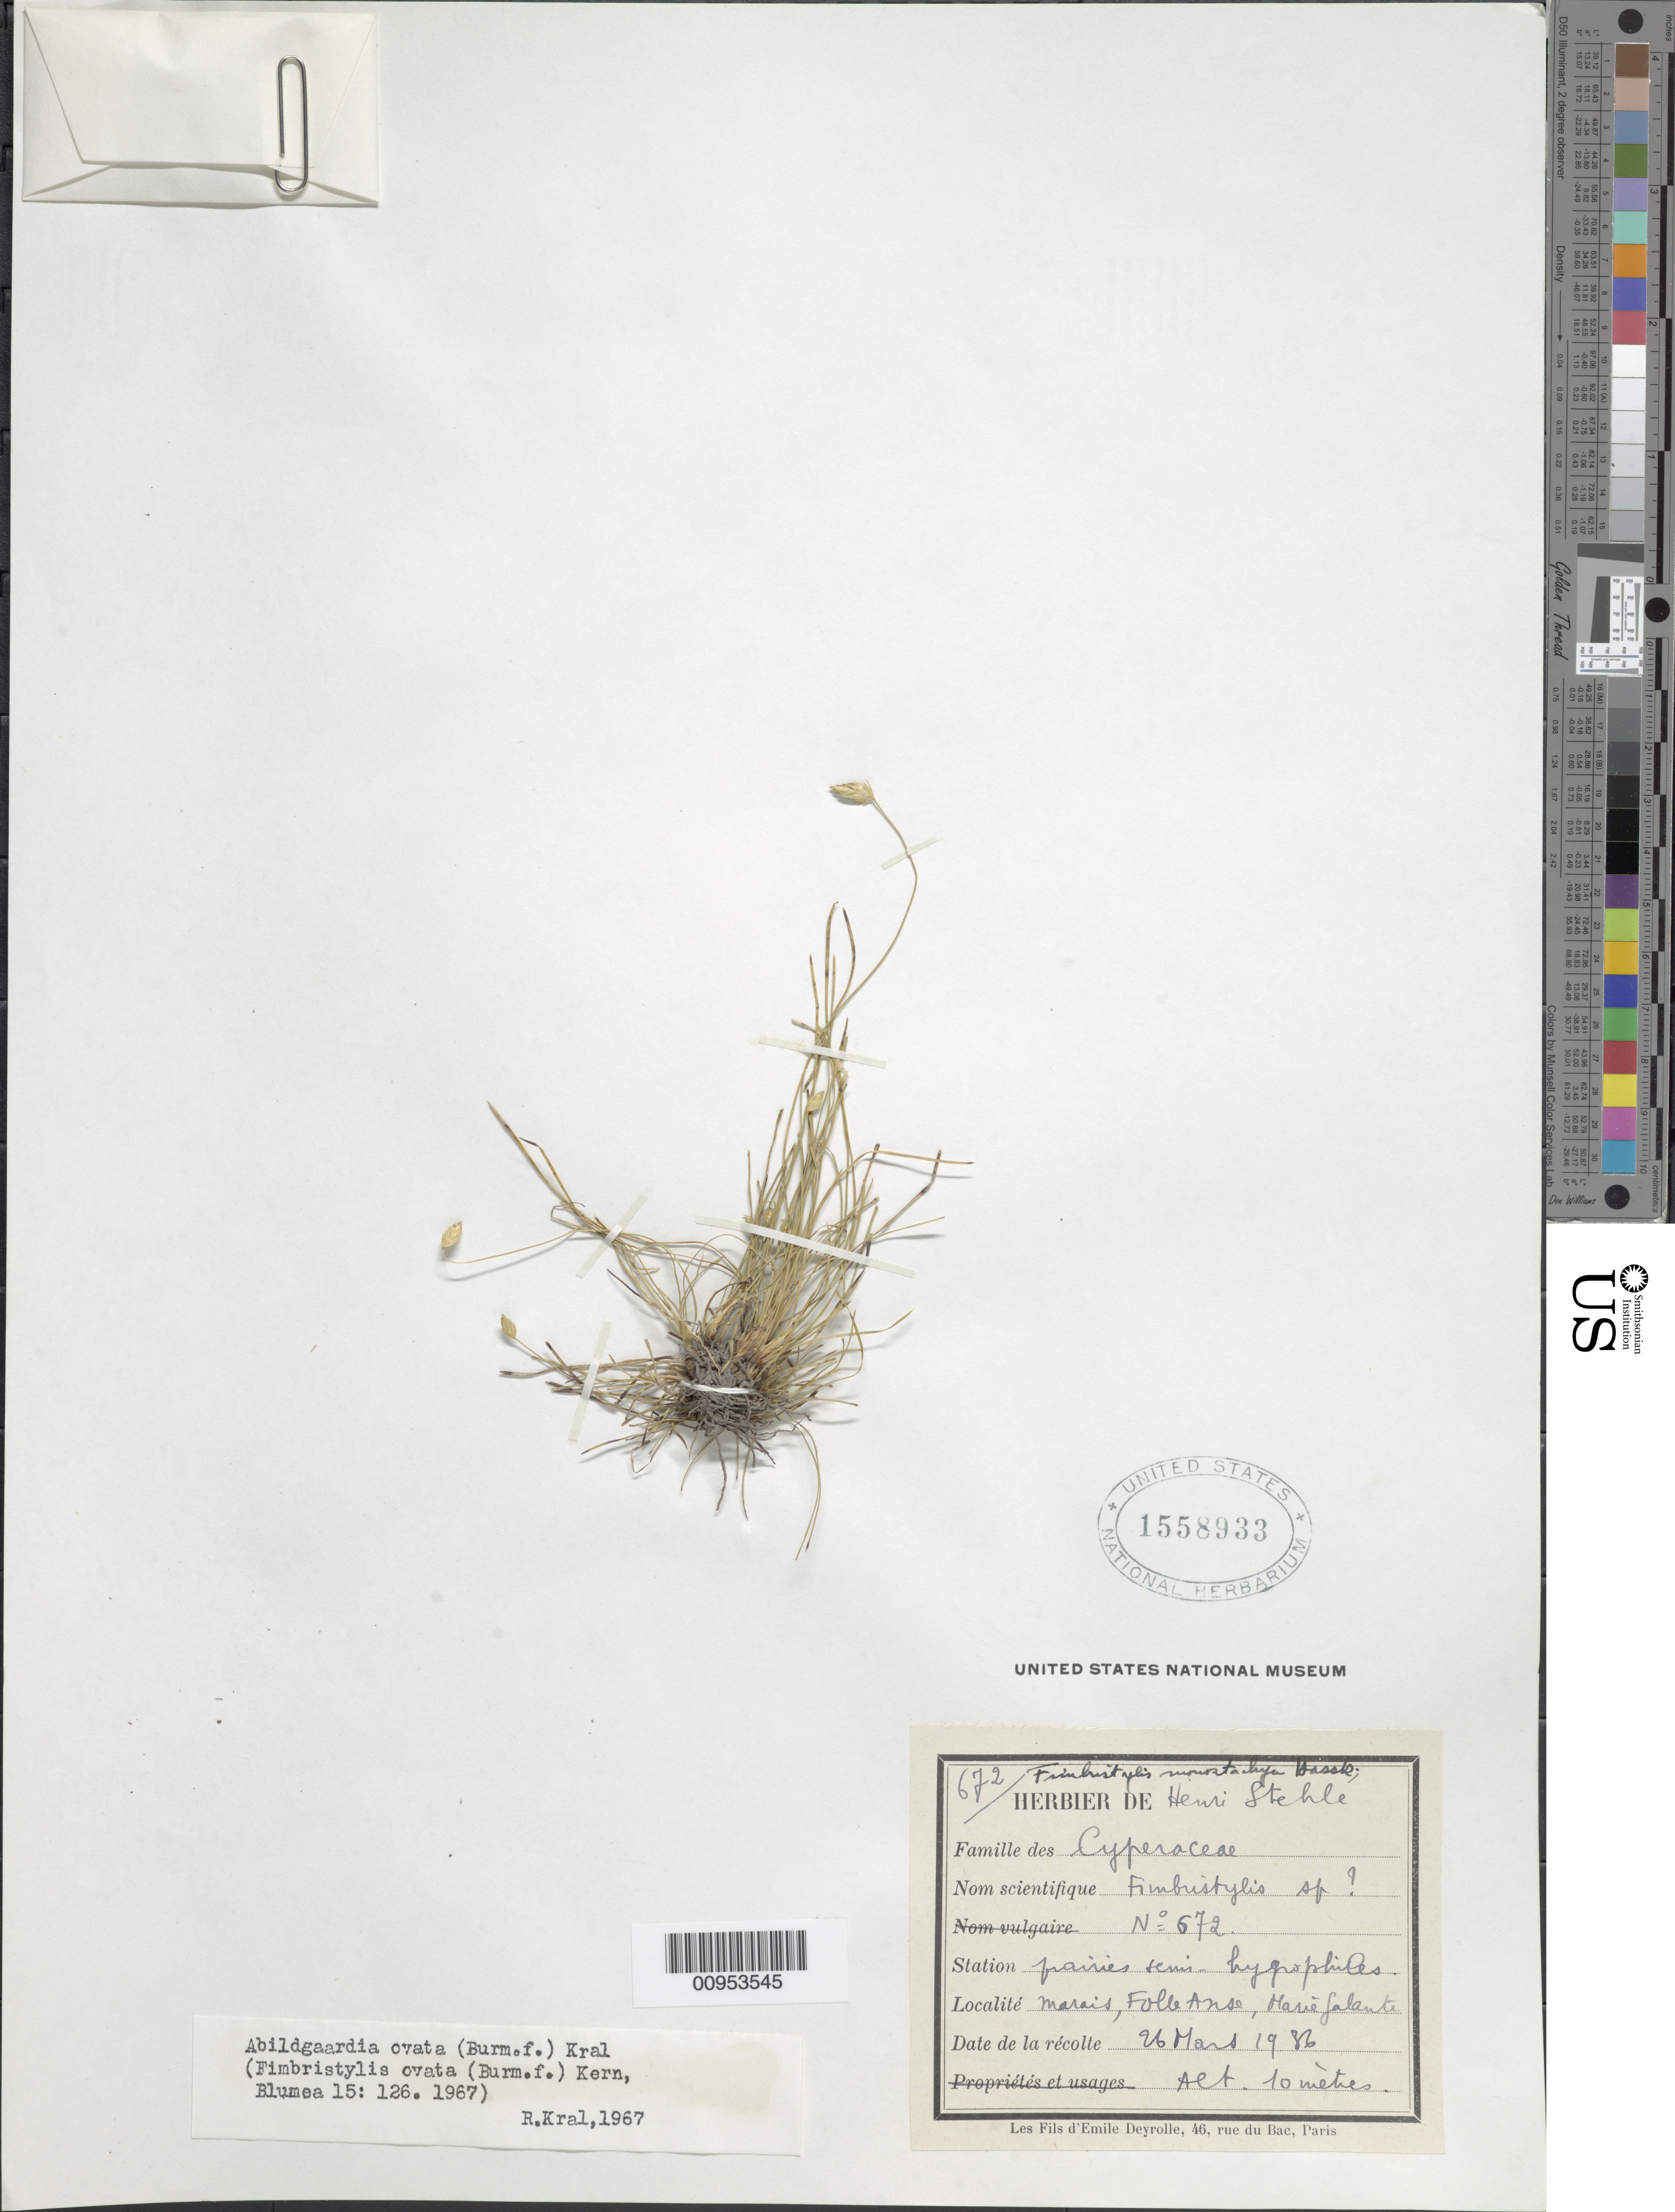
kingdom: Plantae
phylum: Tracheophyta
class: Liliopsida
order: Poales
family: Cyperaceae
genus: Abildgaardia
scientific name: Abildgaardia ovata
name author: (Burm. f.) Kral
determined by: Kral, Robert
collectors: H. Stehlé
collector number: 672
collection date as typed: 26 Mar 1986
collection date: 1986-03-26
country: Guadeloupe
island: Marie Galante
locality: Marais, Folle Anse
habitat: Prairies semi-hygrohiles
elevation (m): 10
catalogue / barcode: US 1558933